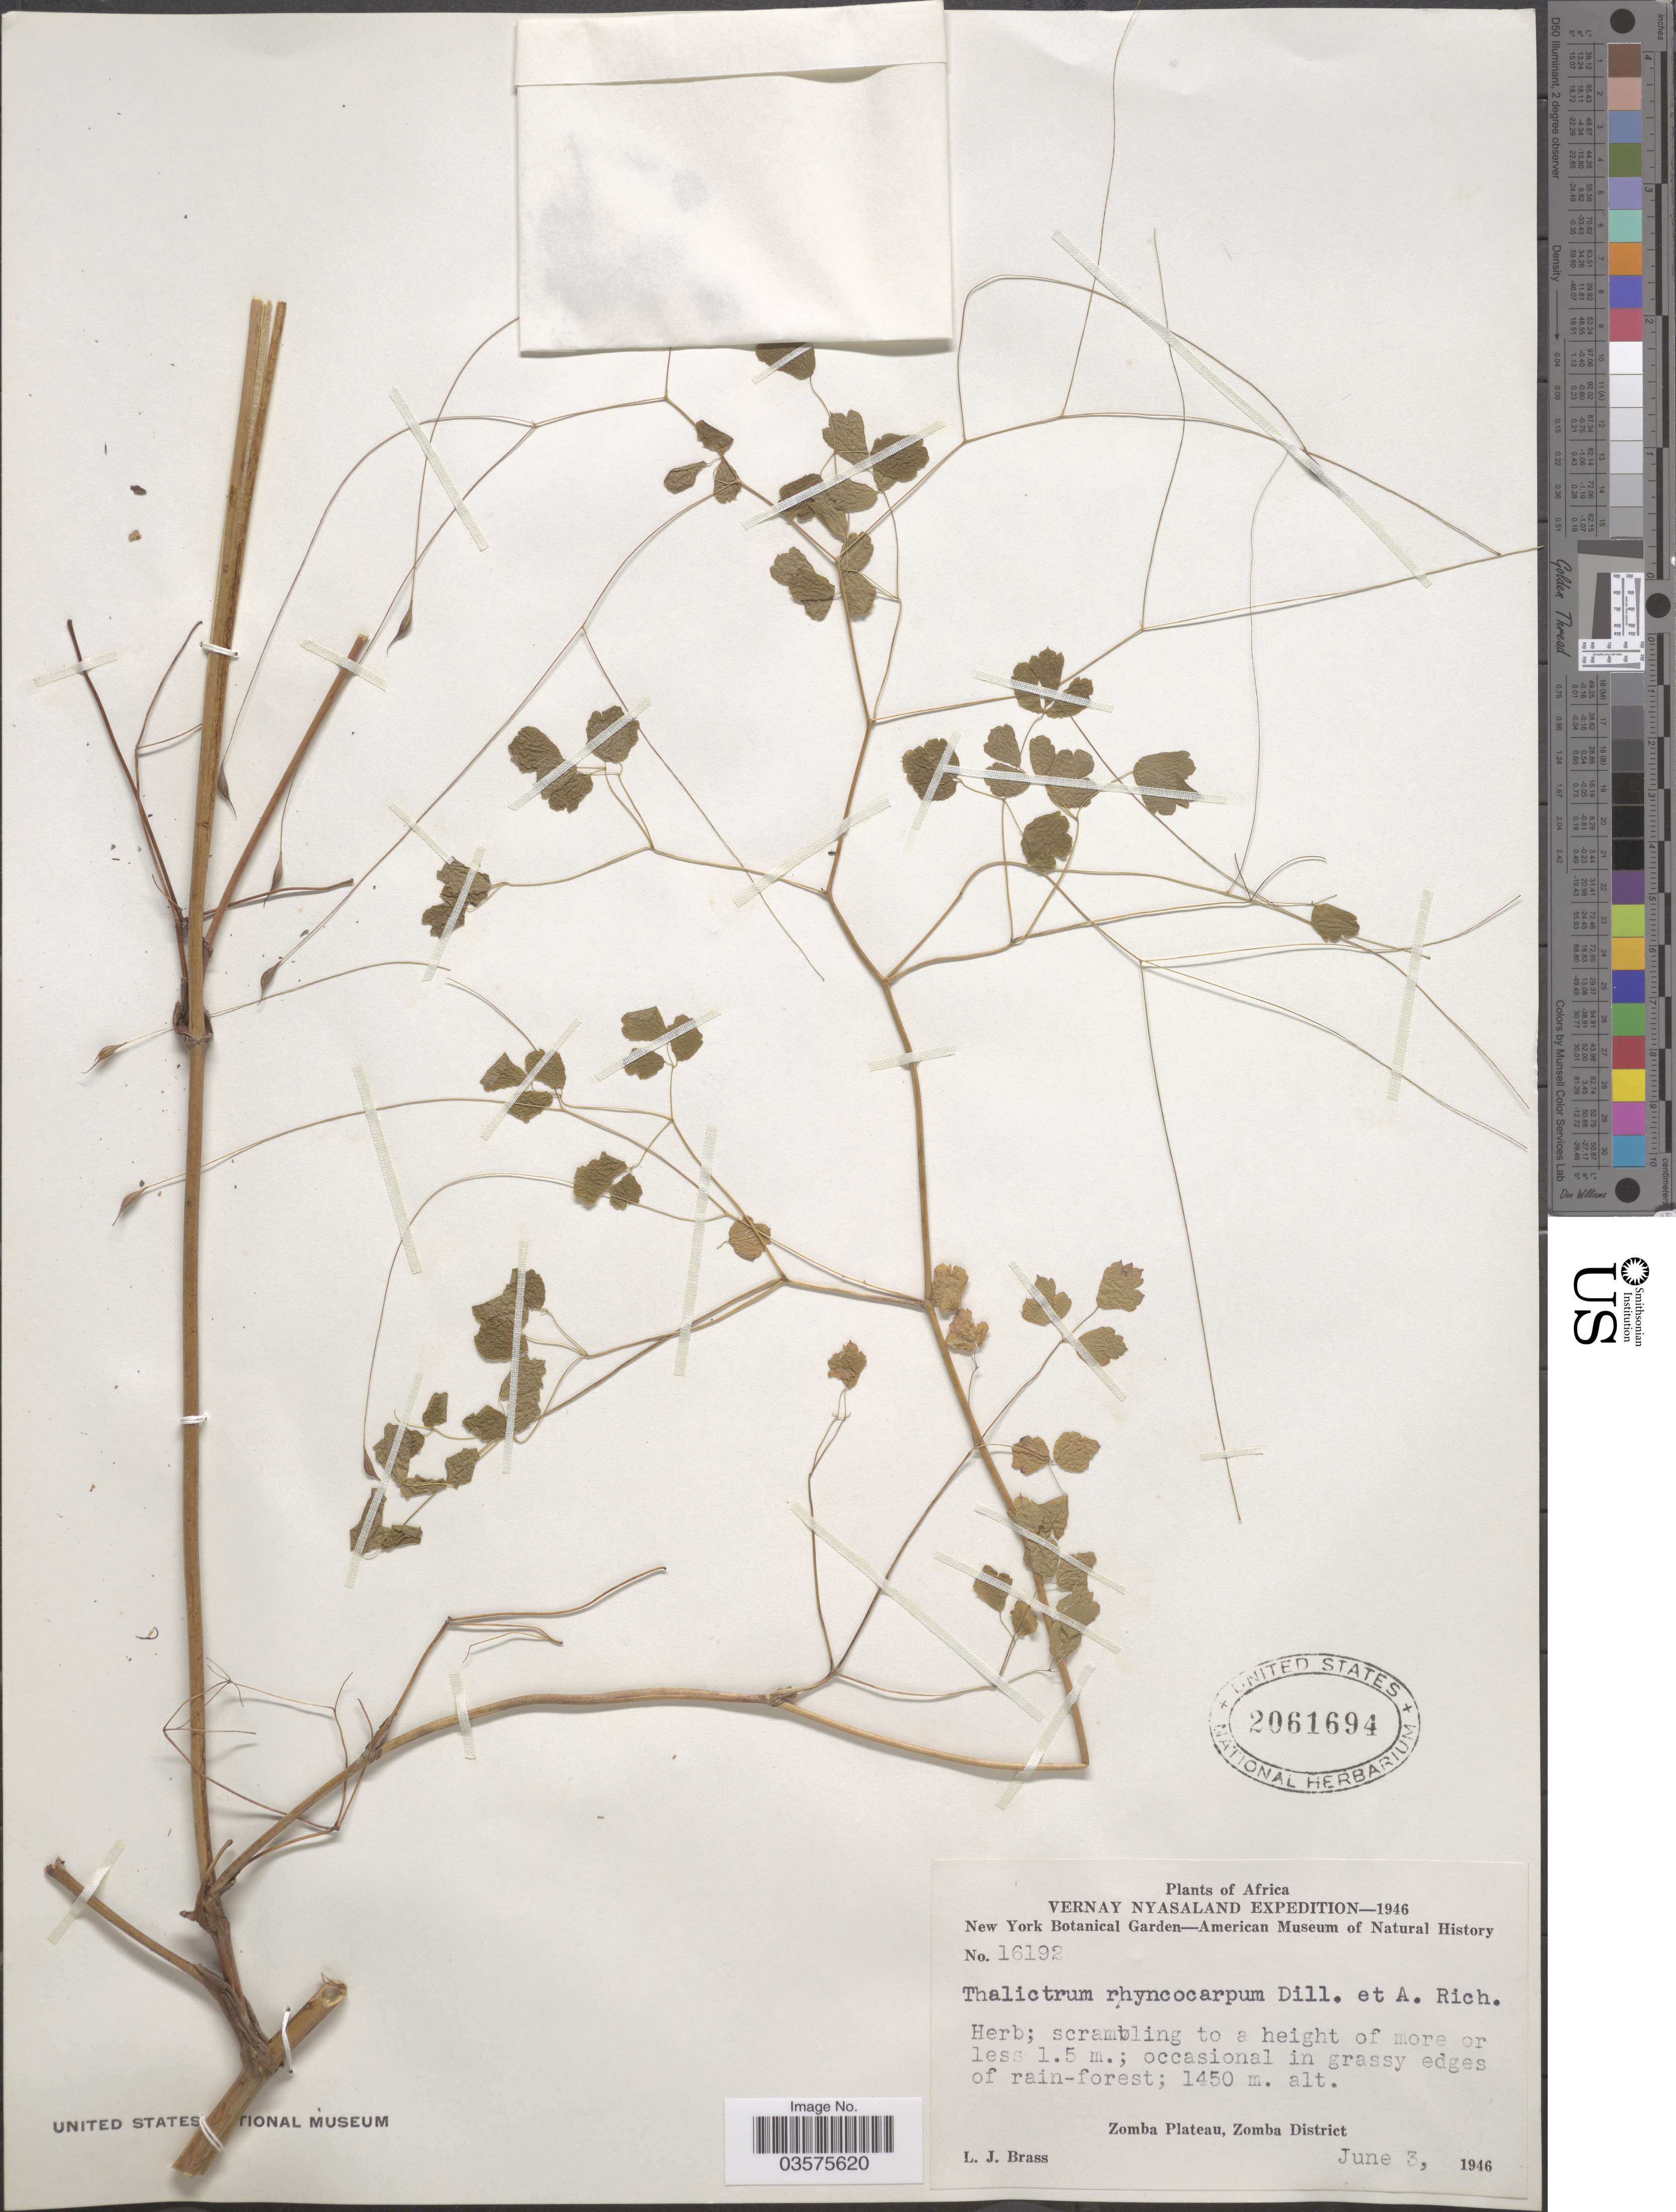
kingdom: Plantae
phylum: Tracheophyta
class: Magnoliopsida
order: Ranunculales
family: Ranunculaceae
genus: Thalictrum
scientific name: Thalictrum rhynchocarpum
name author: Quart.-Dill. & A. Rich.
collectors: L. J. Brass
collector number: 16192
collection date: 1946-06-03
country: Malawi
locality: Nyasaland. Zomba Plateau, Zomba District.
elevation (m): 1450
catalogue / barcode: US 2061694